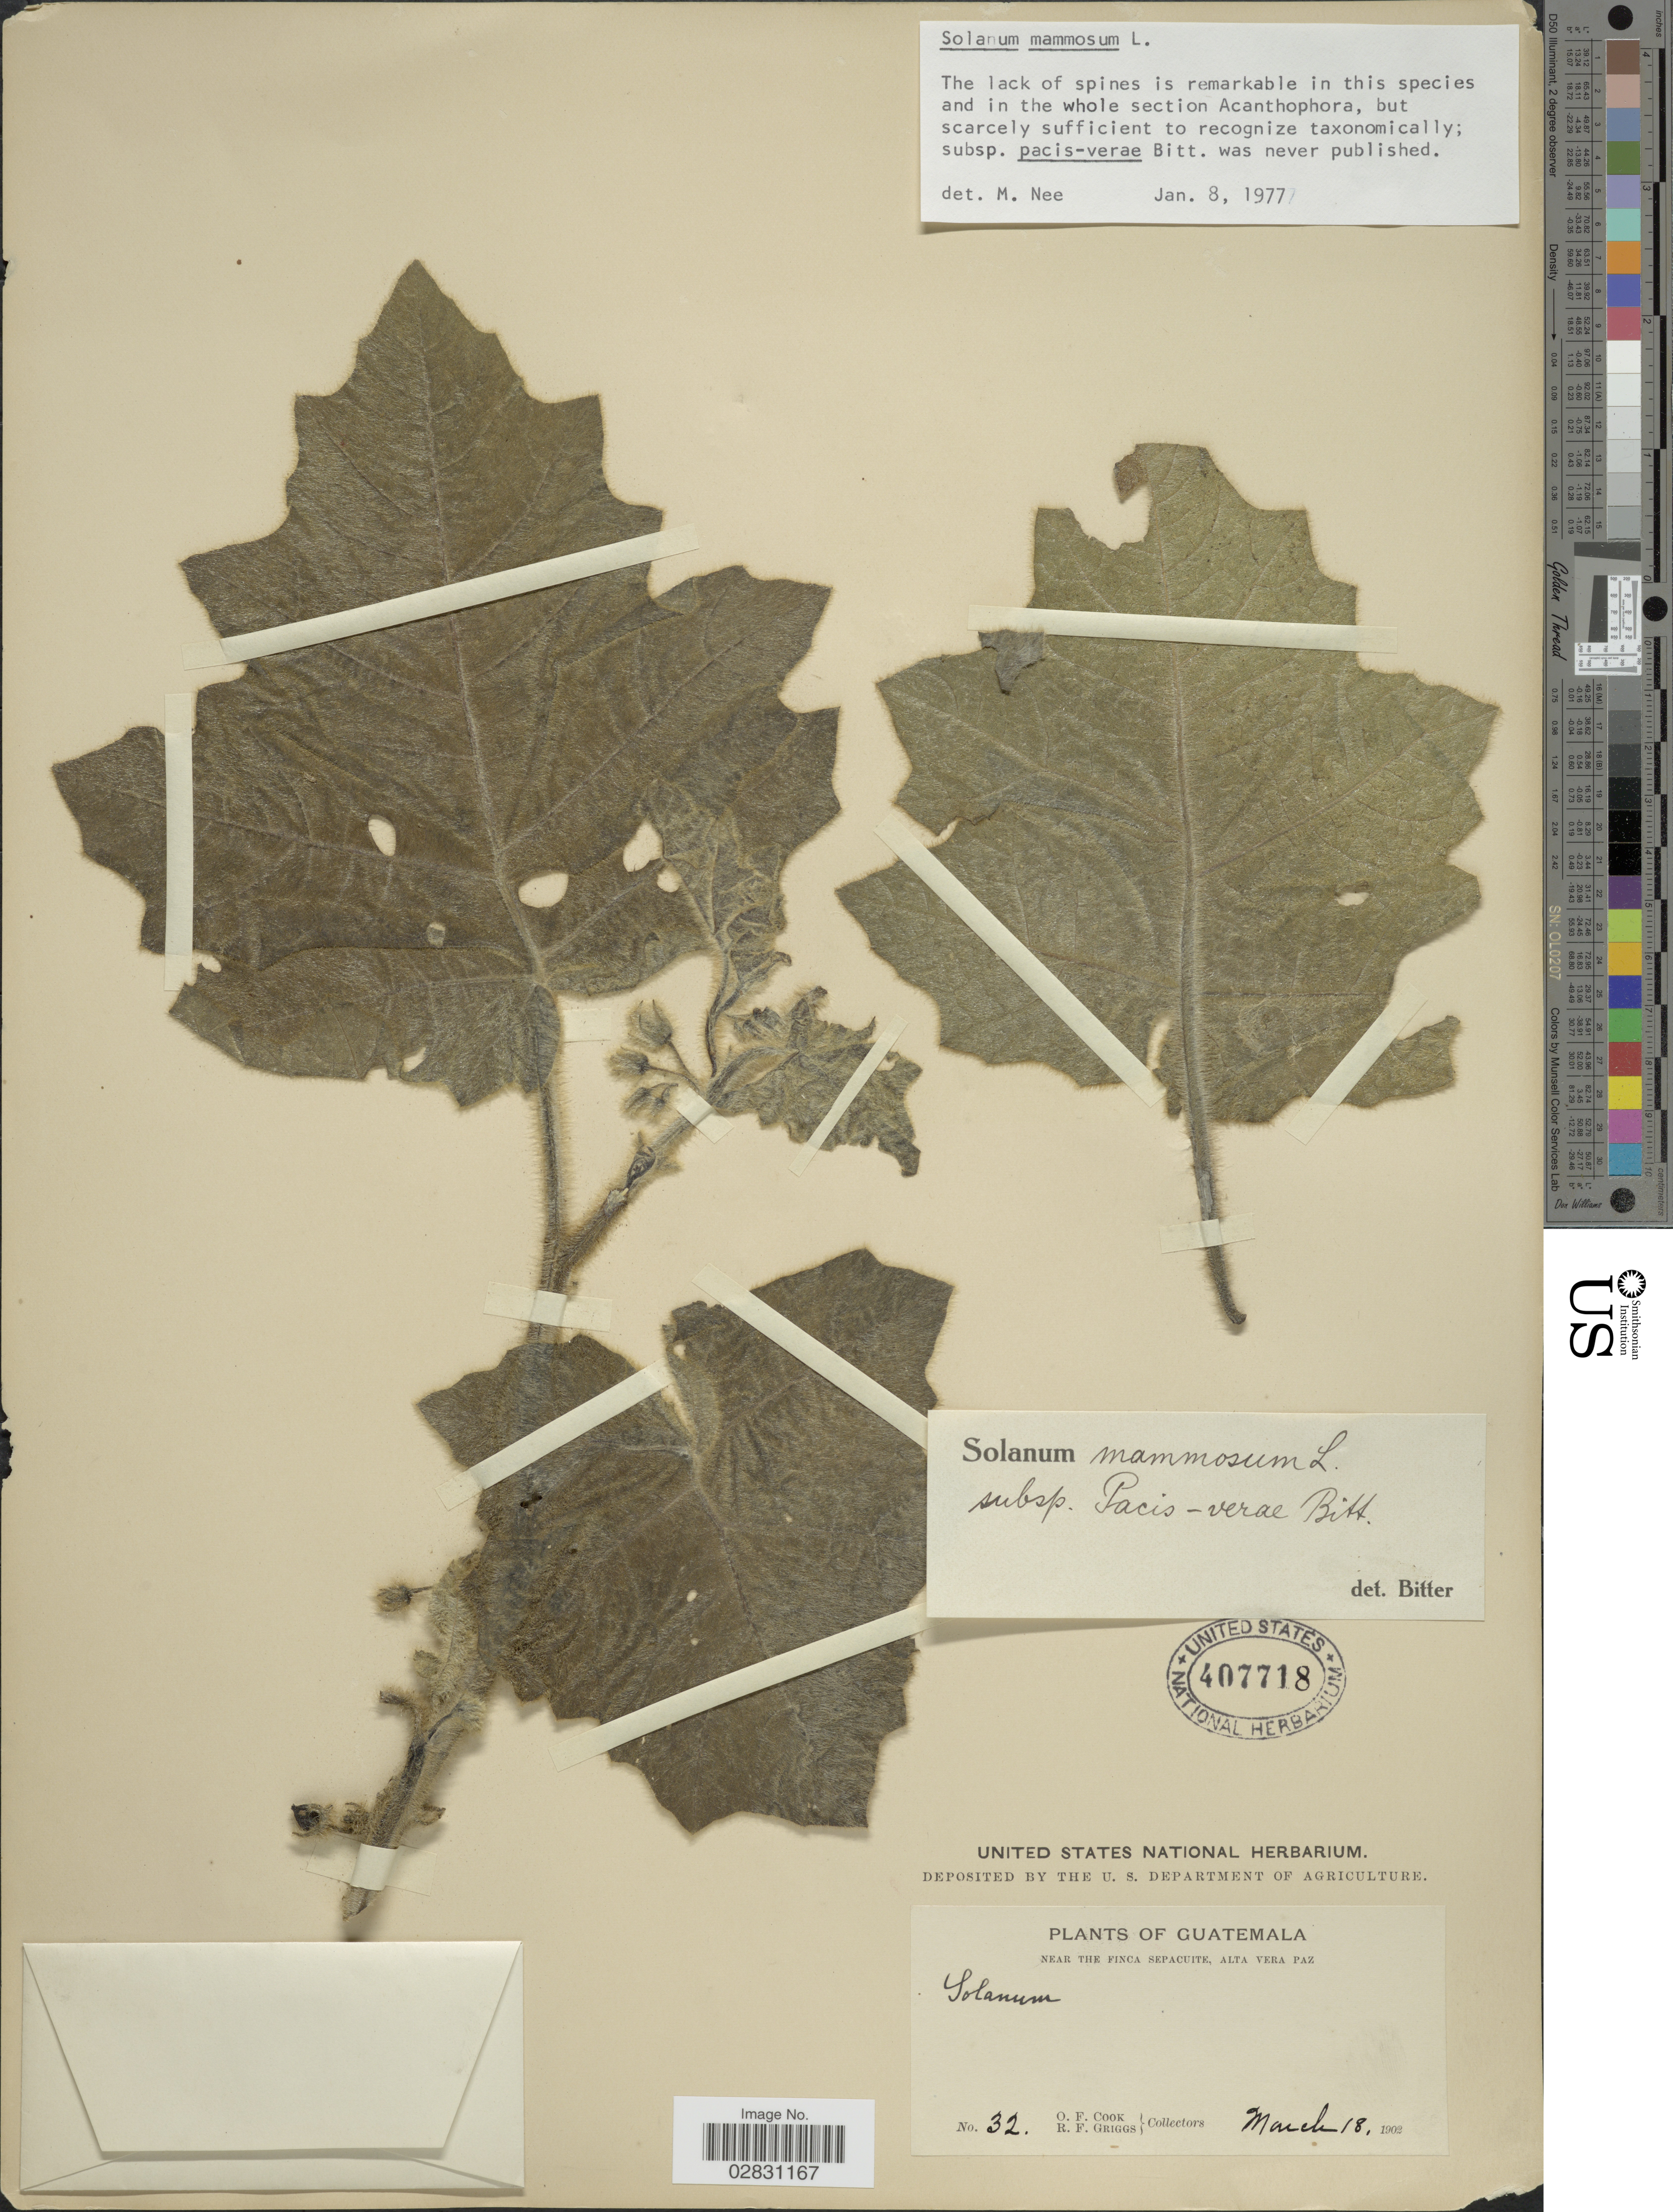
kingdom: Plantae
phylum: Tracheophyta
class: Magnoliopsida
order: Solanales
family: Solanaceae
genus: Solanum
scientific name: Solanum mammosum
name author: L.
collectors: O. F. Cook & R. F. Griggs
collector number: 32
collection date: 1902-03-18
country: Guatemala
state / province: Alta Verapaz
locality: Near the Finca Sepacuite, Alta Vera Paz.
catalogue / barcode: US 407718